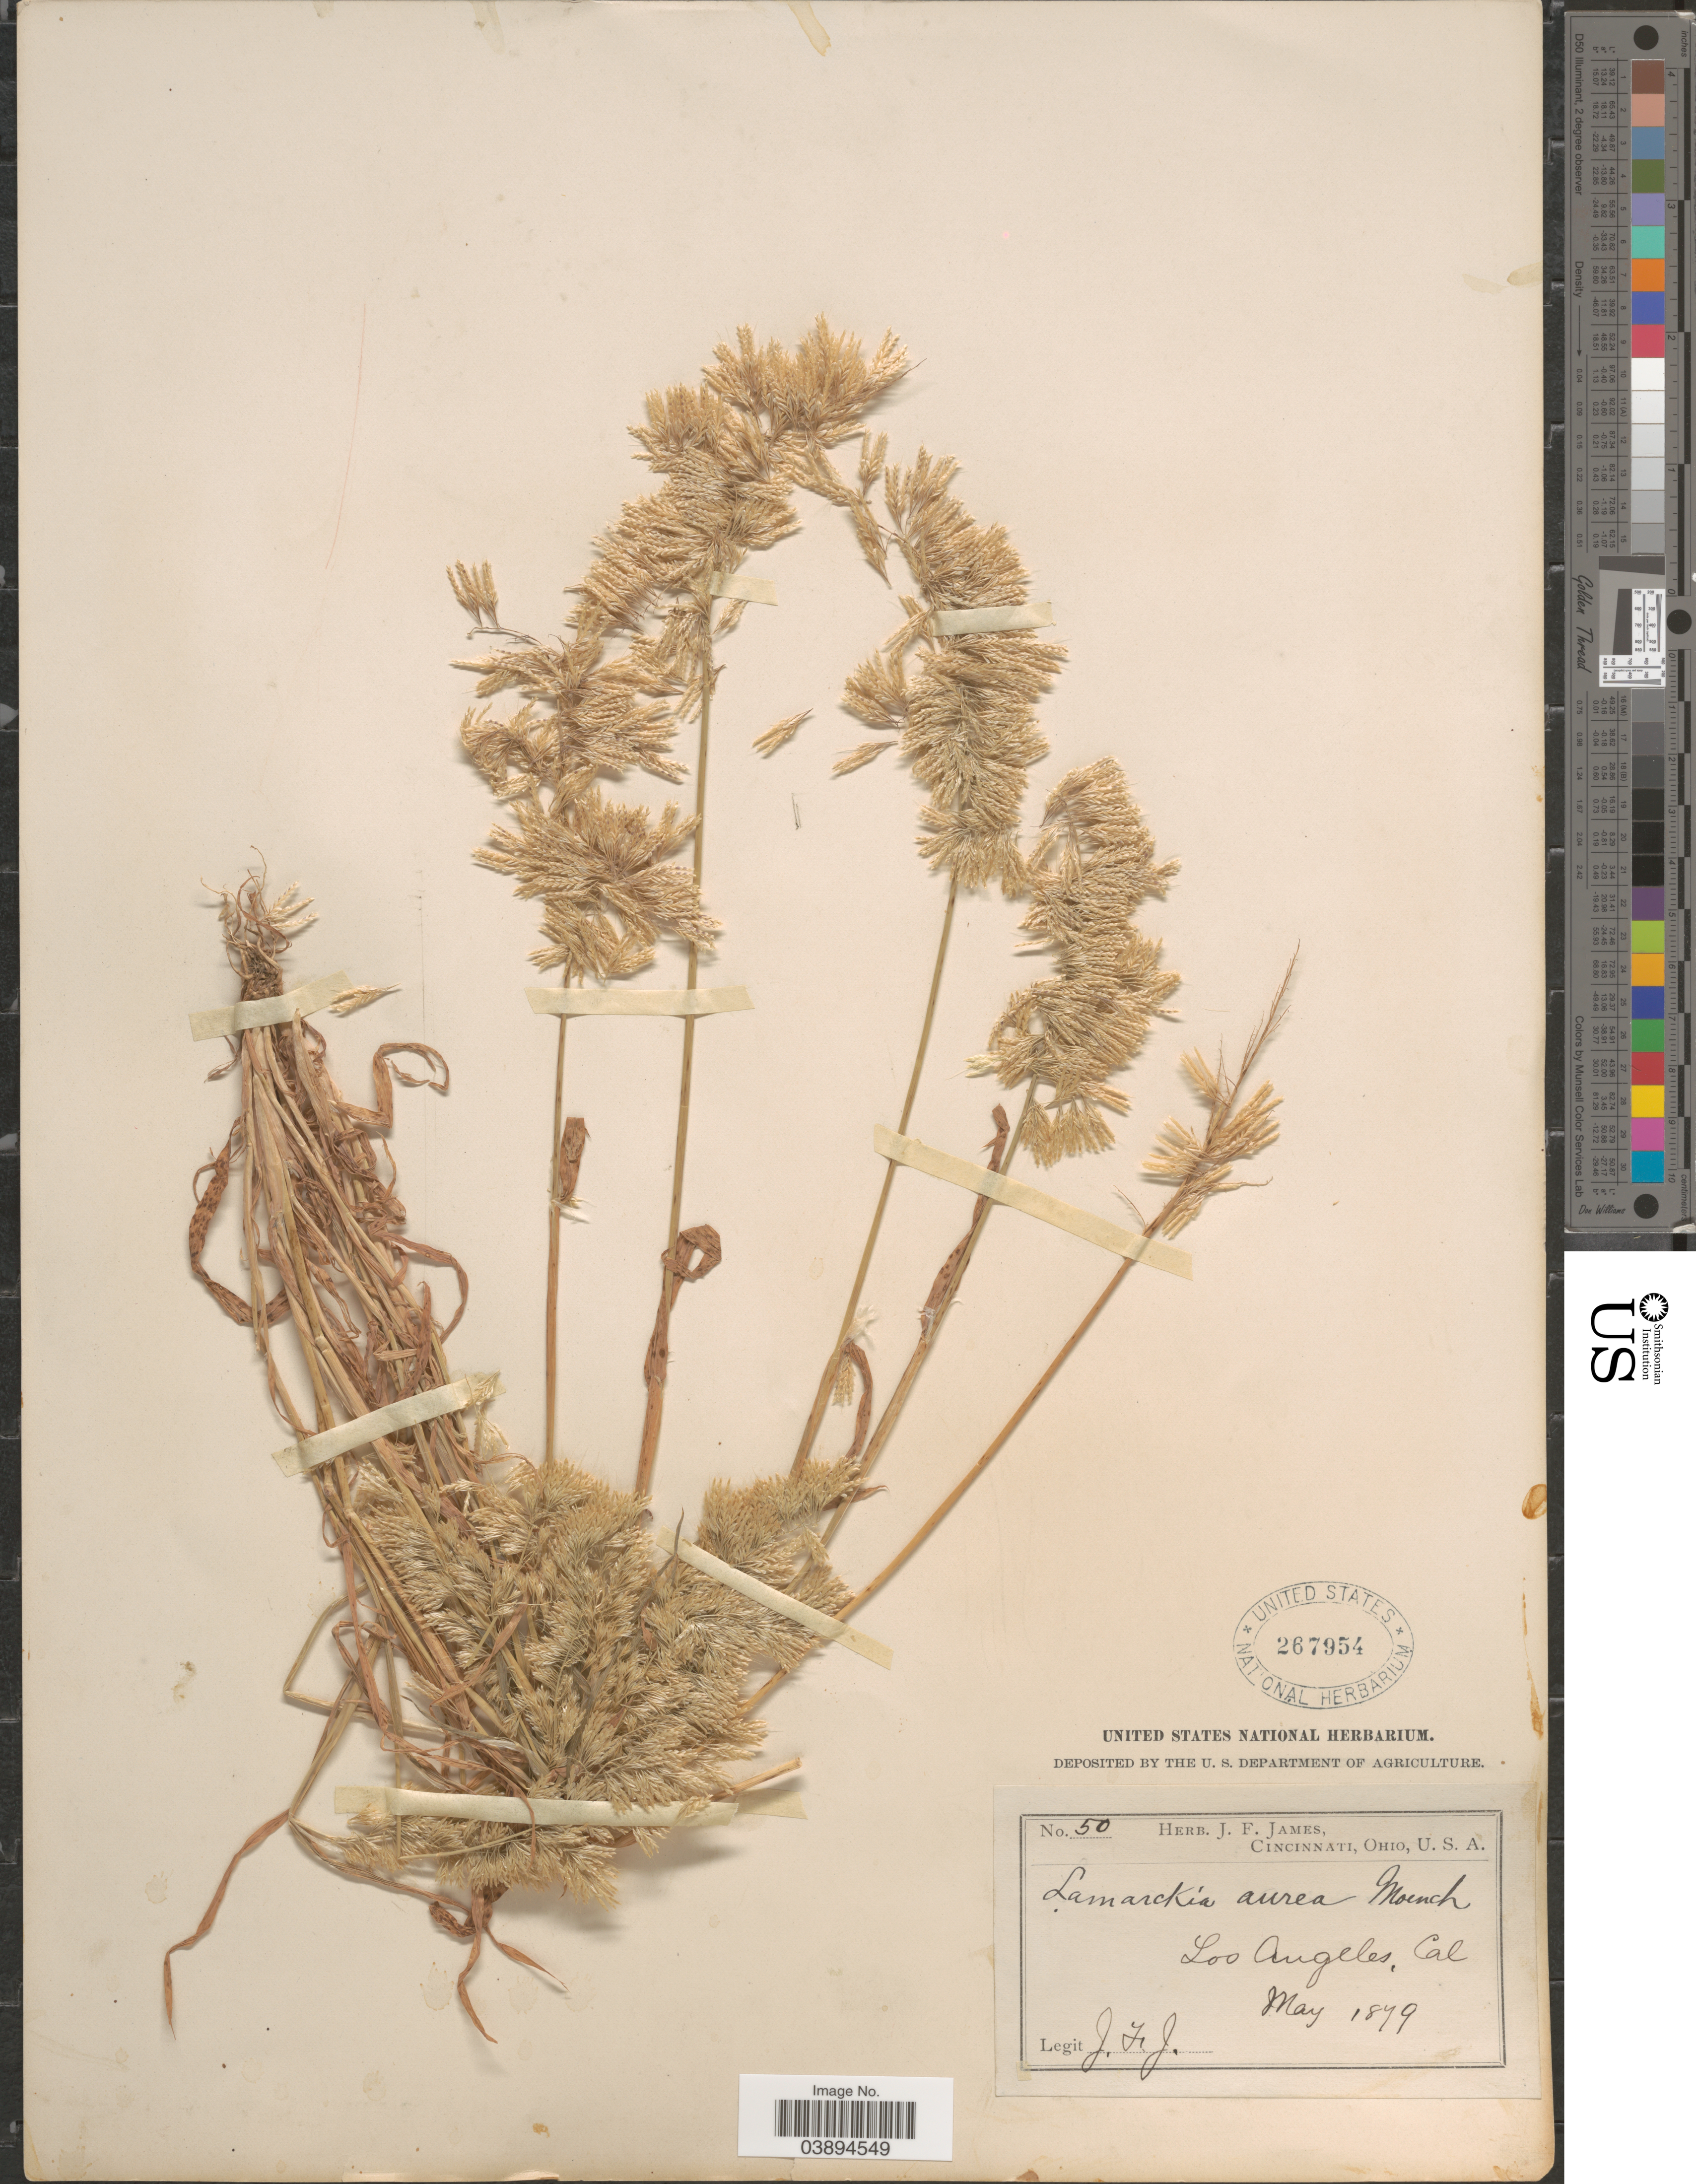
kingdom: Plantae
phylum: Tracheophyta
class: Liliopsida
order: Poales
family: Poaceae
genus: Lamarckia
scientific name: Lamarckia aurea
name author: (L.) Moench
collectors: J. James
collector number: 50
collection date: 1879-05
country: United States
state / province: California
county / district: Los Angeles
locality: Los Angeles.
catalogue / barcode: US 267954